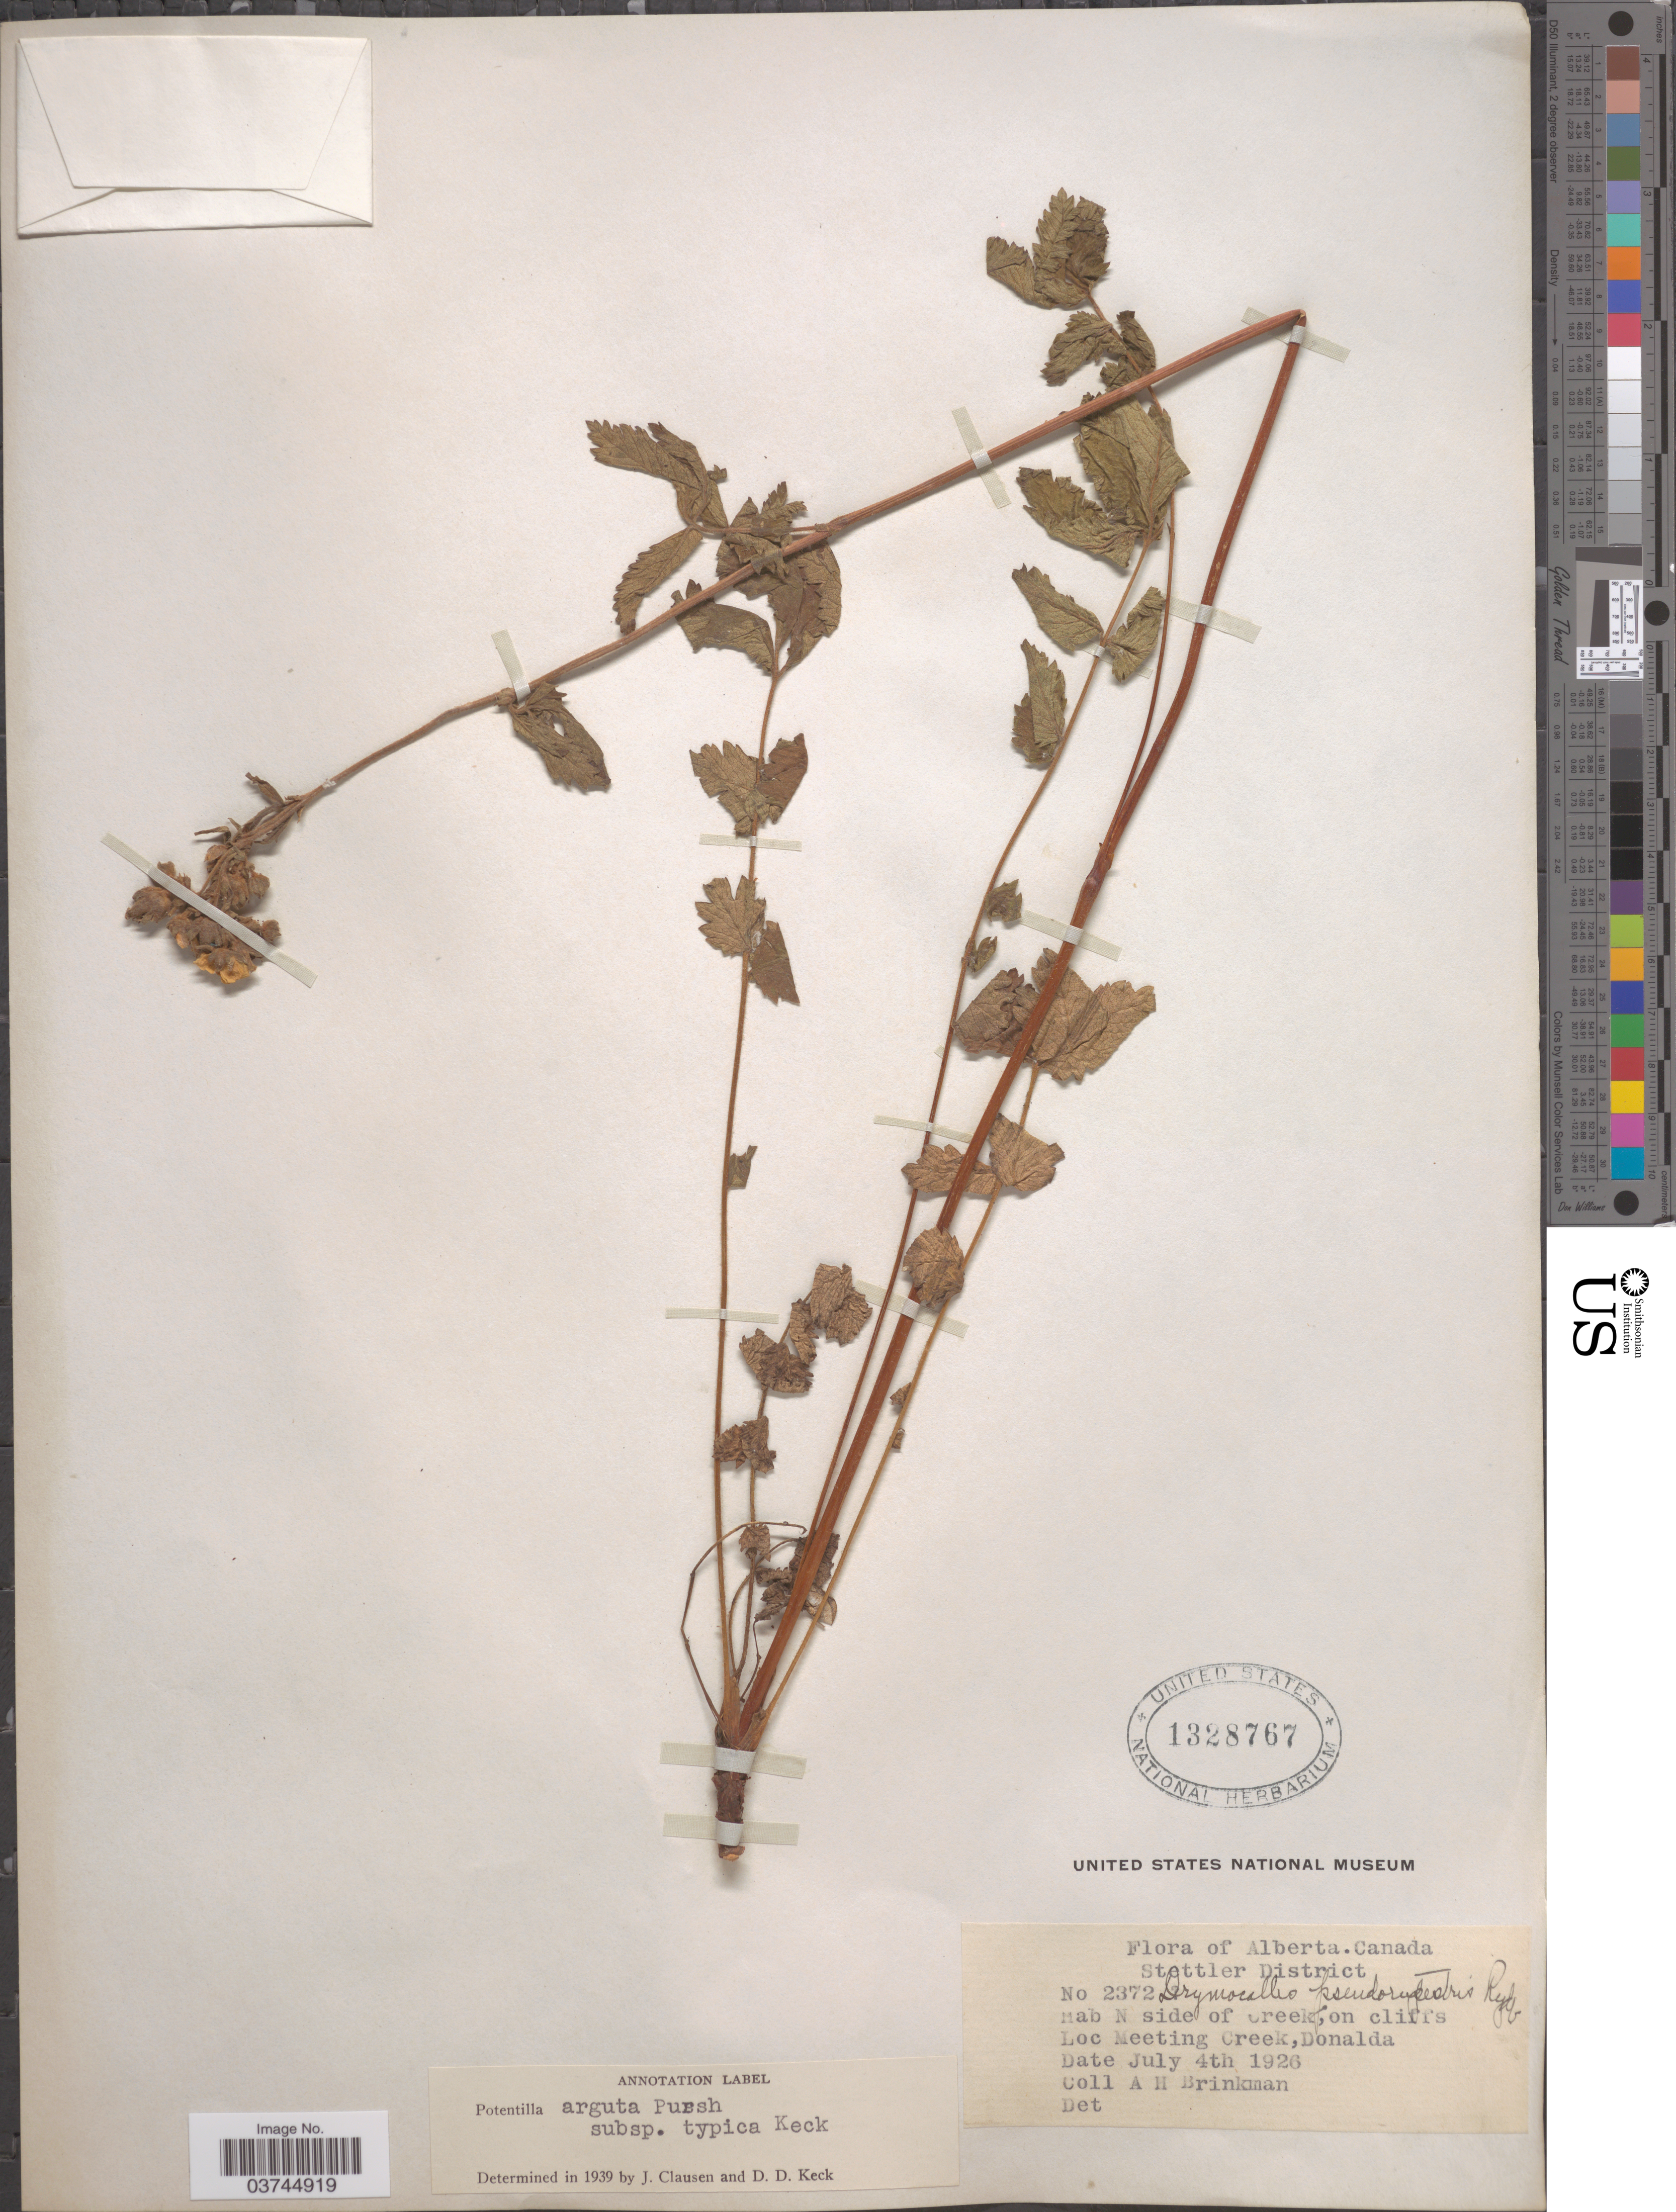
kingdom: Plantae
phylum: Tracheophyta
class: Magnoliopsida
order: Rosales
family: Rosaceae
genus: Drymocallis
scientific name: Drymocallis arguta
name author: (Pursh) Rydb.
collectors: A. Brinkman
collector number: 2372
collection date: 1926-07-04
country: Canada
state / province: Alberta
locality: Stettler District. N side of Creek, on cliffs. Meeting Creek, Donalda.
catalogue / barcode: US 1328767